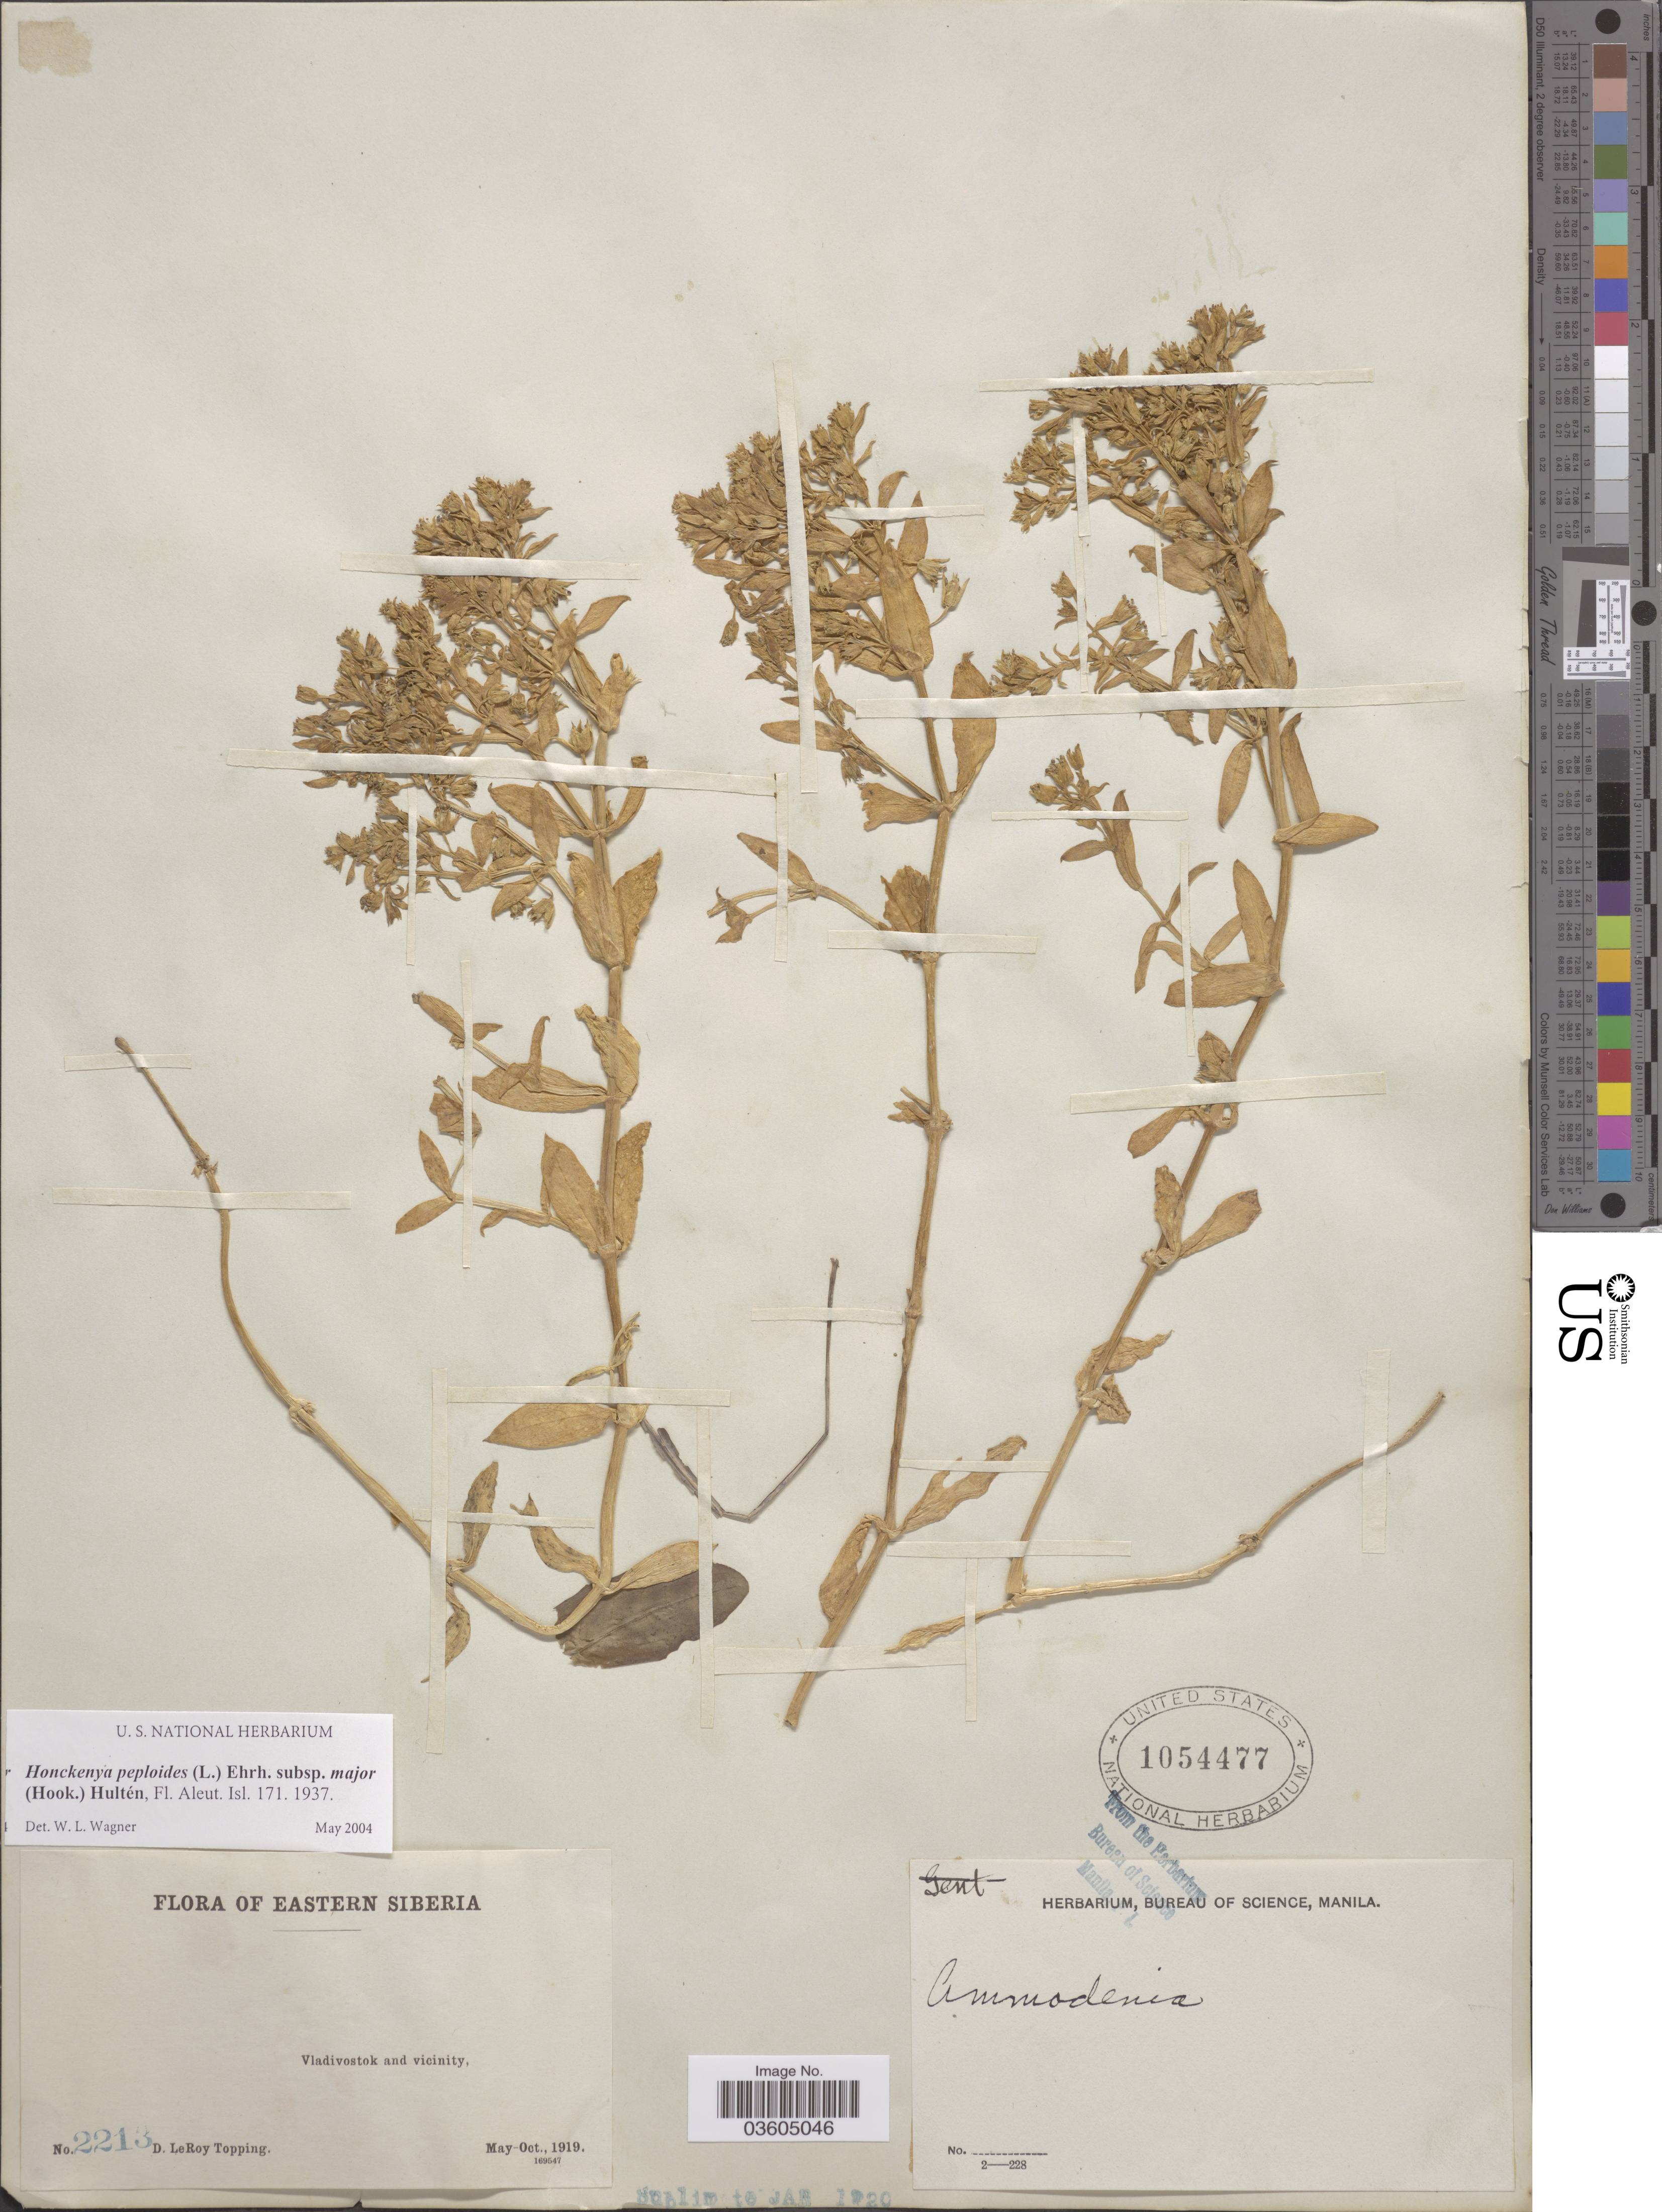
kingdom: Plantae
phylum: Tracheophyta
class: Magnoliopsida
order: Caryophyllales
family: Caryophyllaceae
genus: Honckenya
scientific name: Honckenya peploides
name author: (L.) Ehrh.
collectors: D. L. Topping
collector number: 2213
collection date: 1919-05/1919-10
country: Russian Federation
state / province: Primorsky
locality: Eastern Siberia. Vladivostok and vicinity.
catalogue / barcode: US 1054477